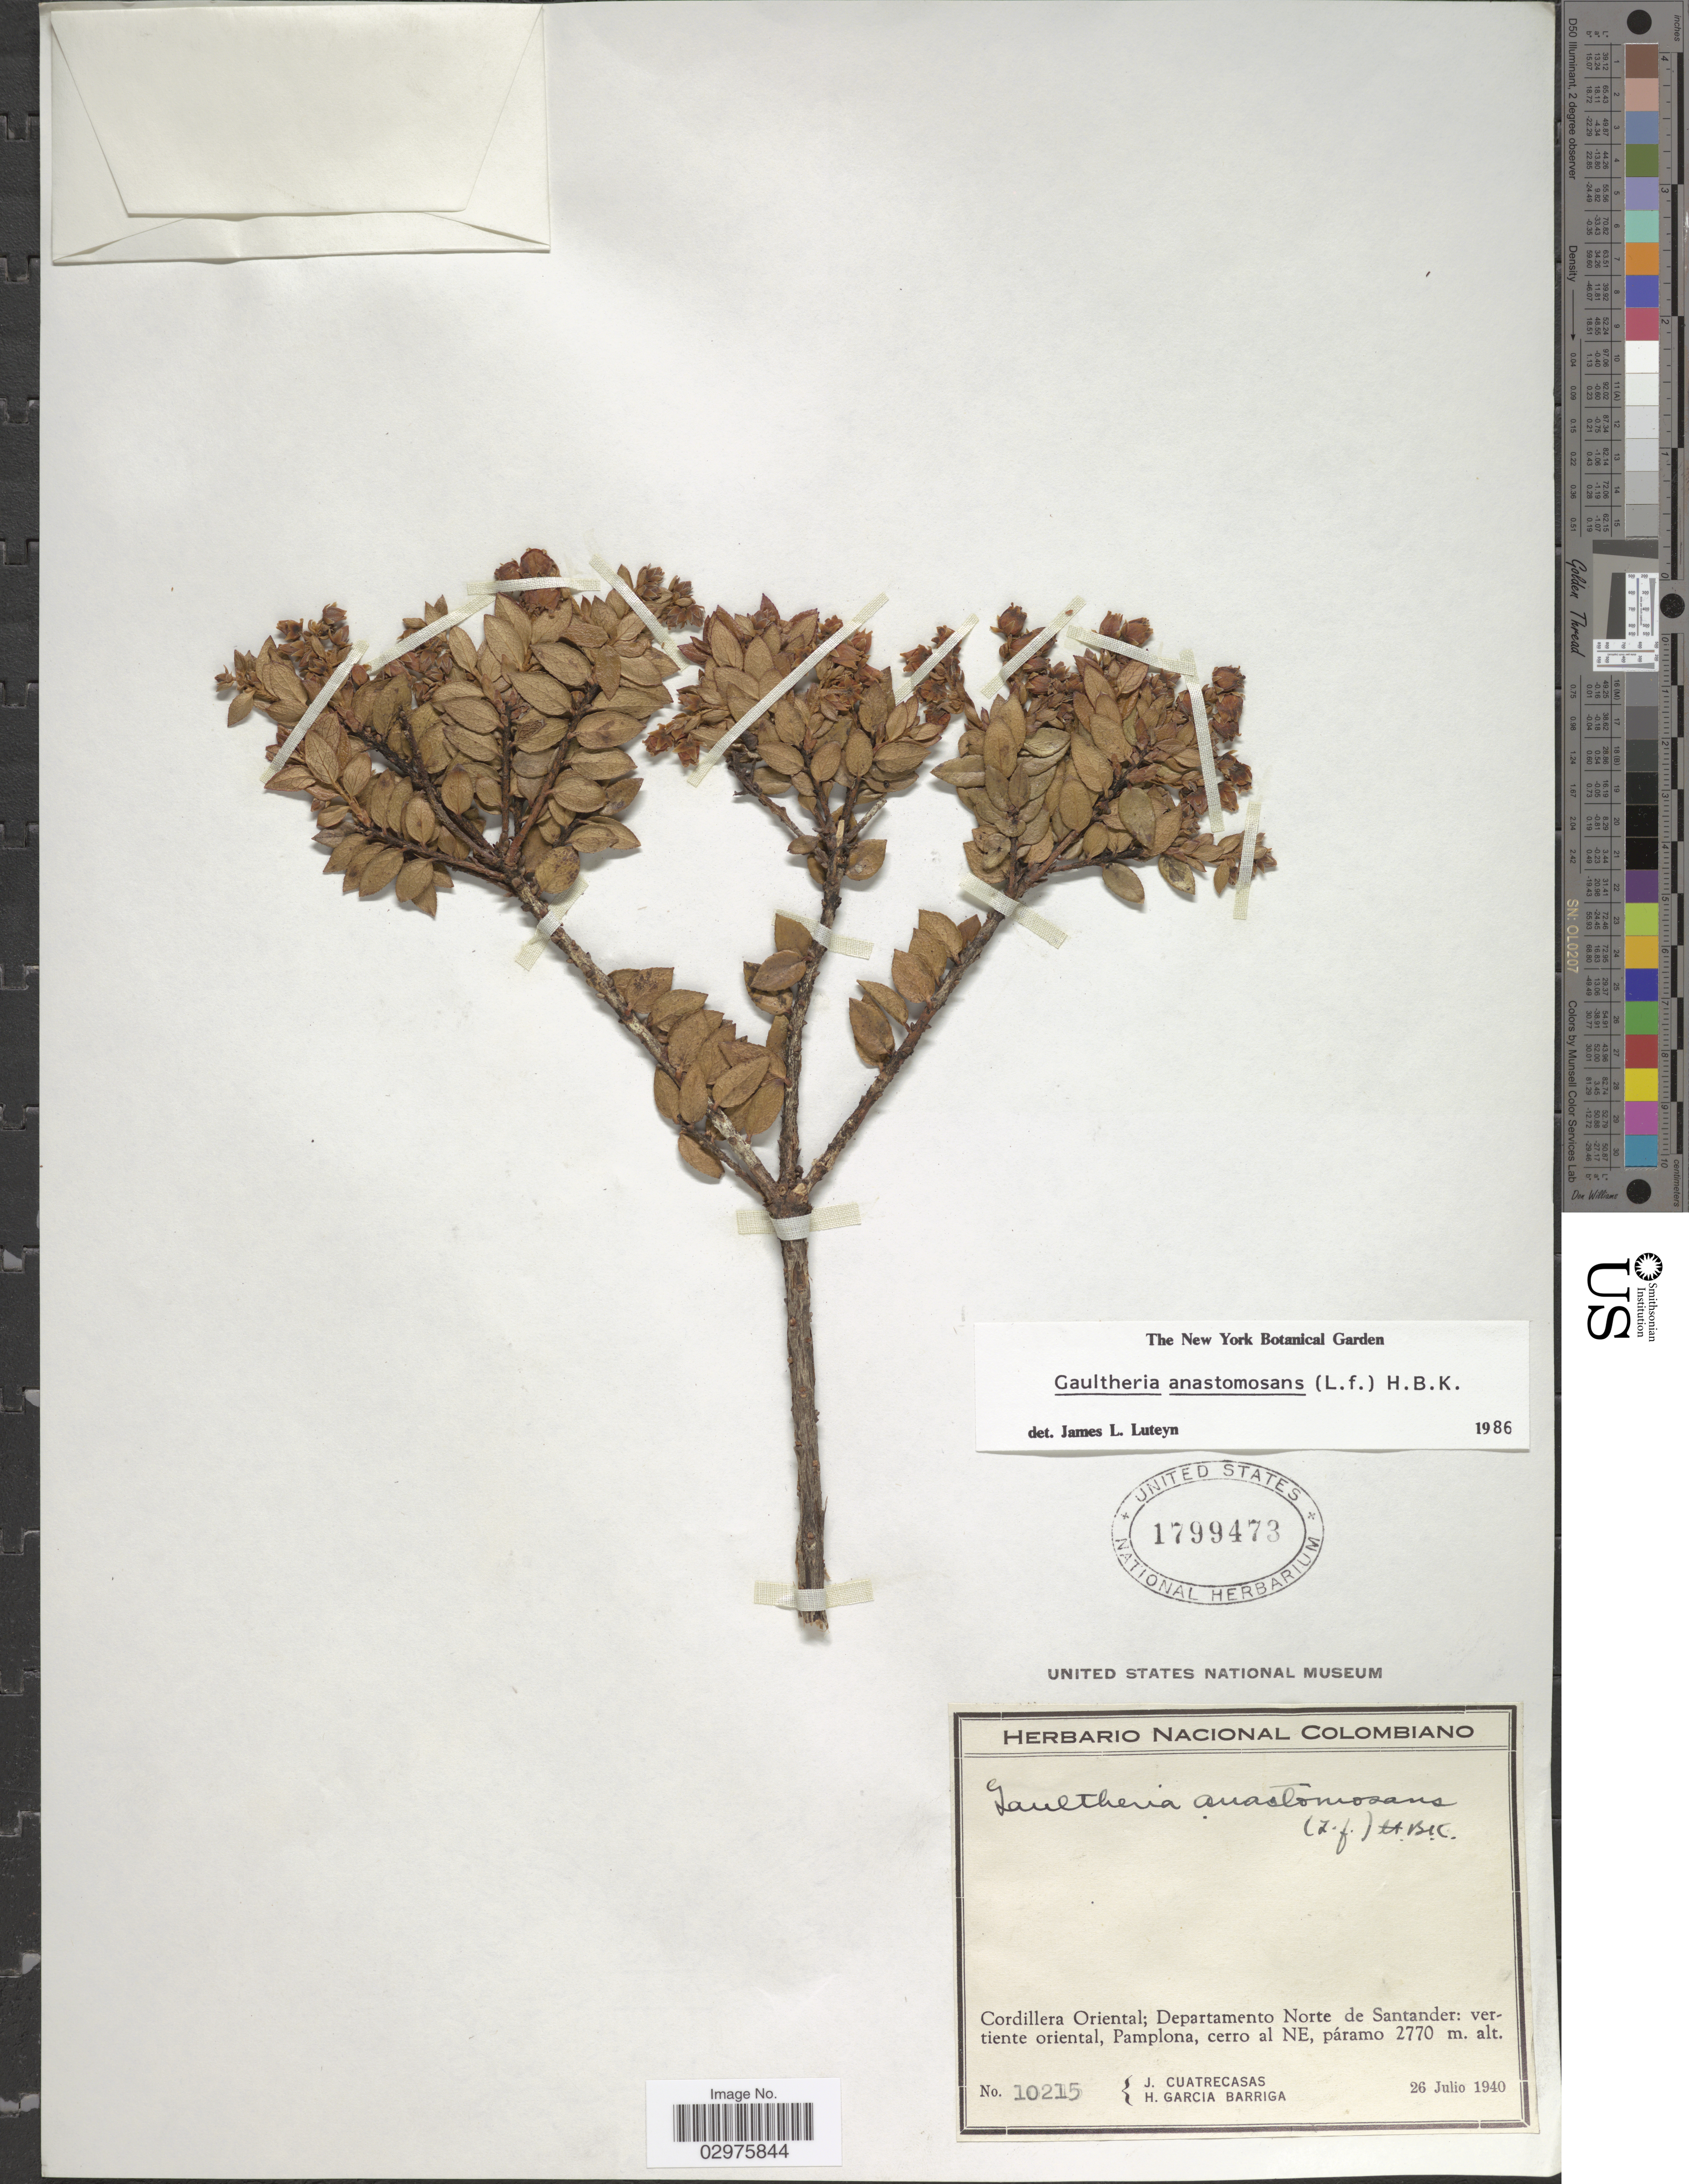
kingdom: Plantae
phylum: Tracheophyta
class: Magnoliopsida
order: Ericales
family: Ericaceae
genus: Gaultheria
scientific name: Gaultheria anastomosans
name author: (L. f.) Kunth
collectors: J. Cuatrecasas & H. García Barriga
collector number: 10215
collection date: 1940-07-26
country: Colombia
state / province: Norte de Santander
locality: Cordillera Oriental; Departamento Norte de Santander: vertiente oriental, Pamplona, cerro al NE.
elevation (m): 2770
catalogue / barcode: US 1799473